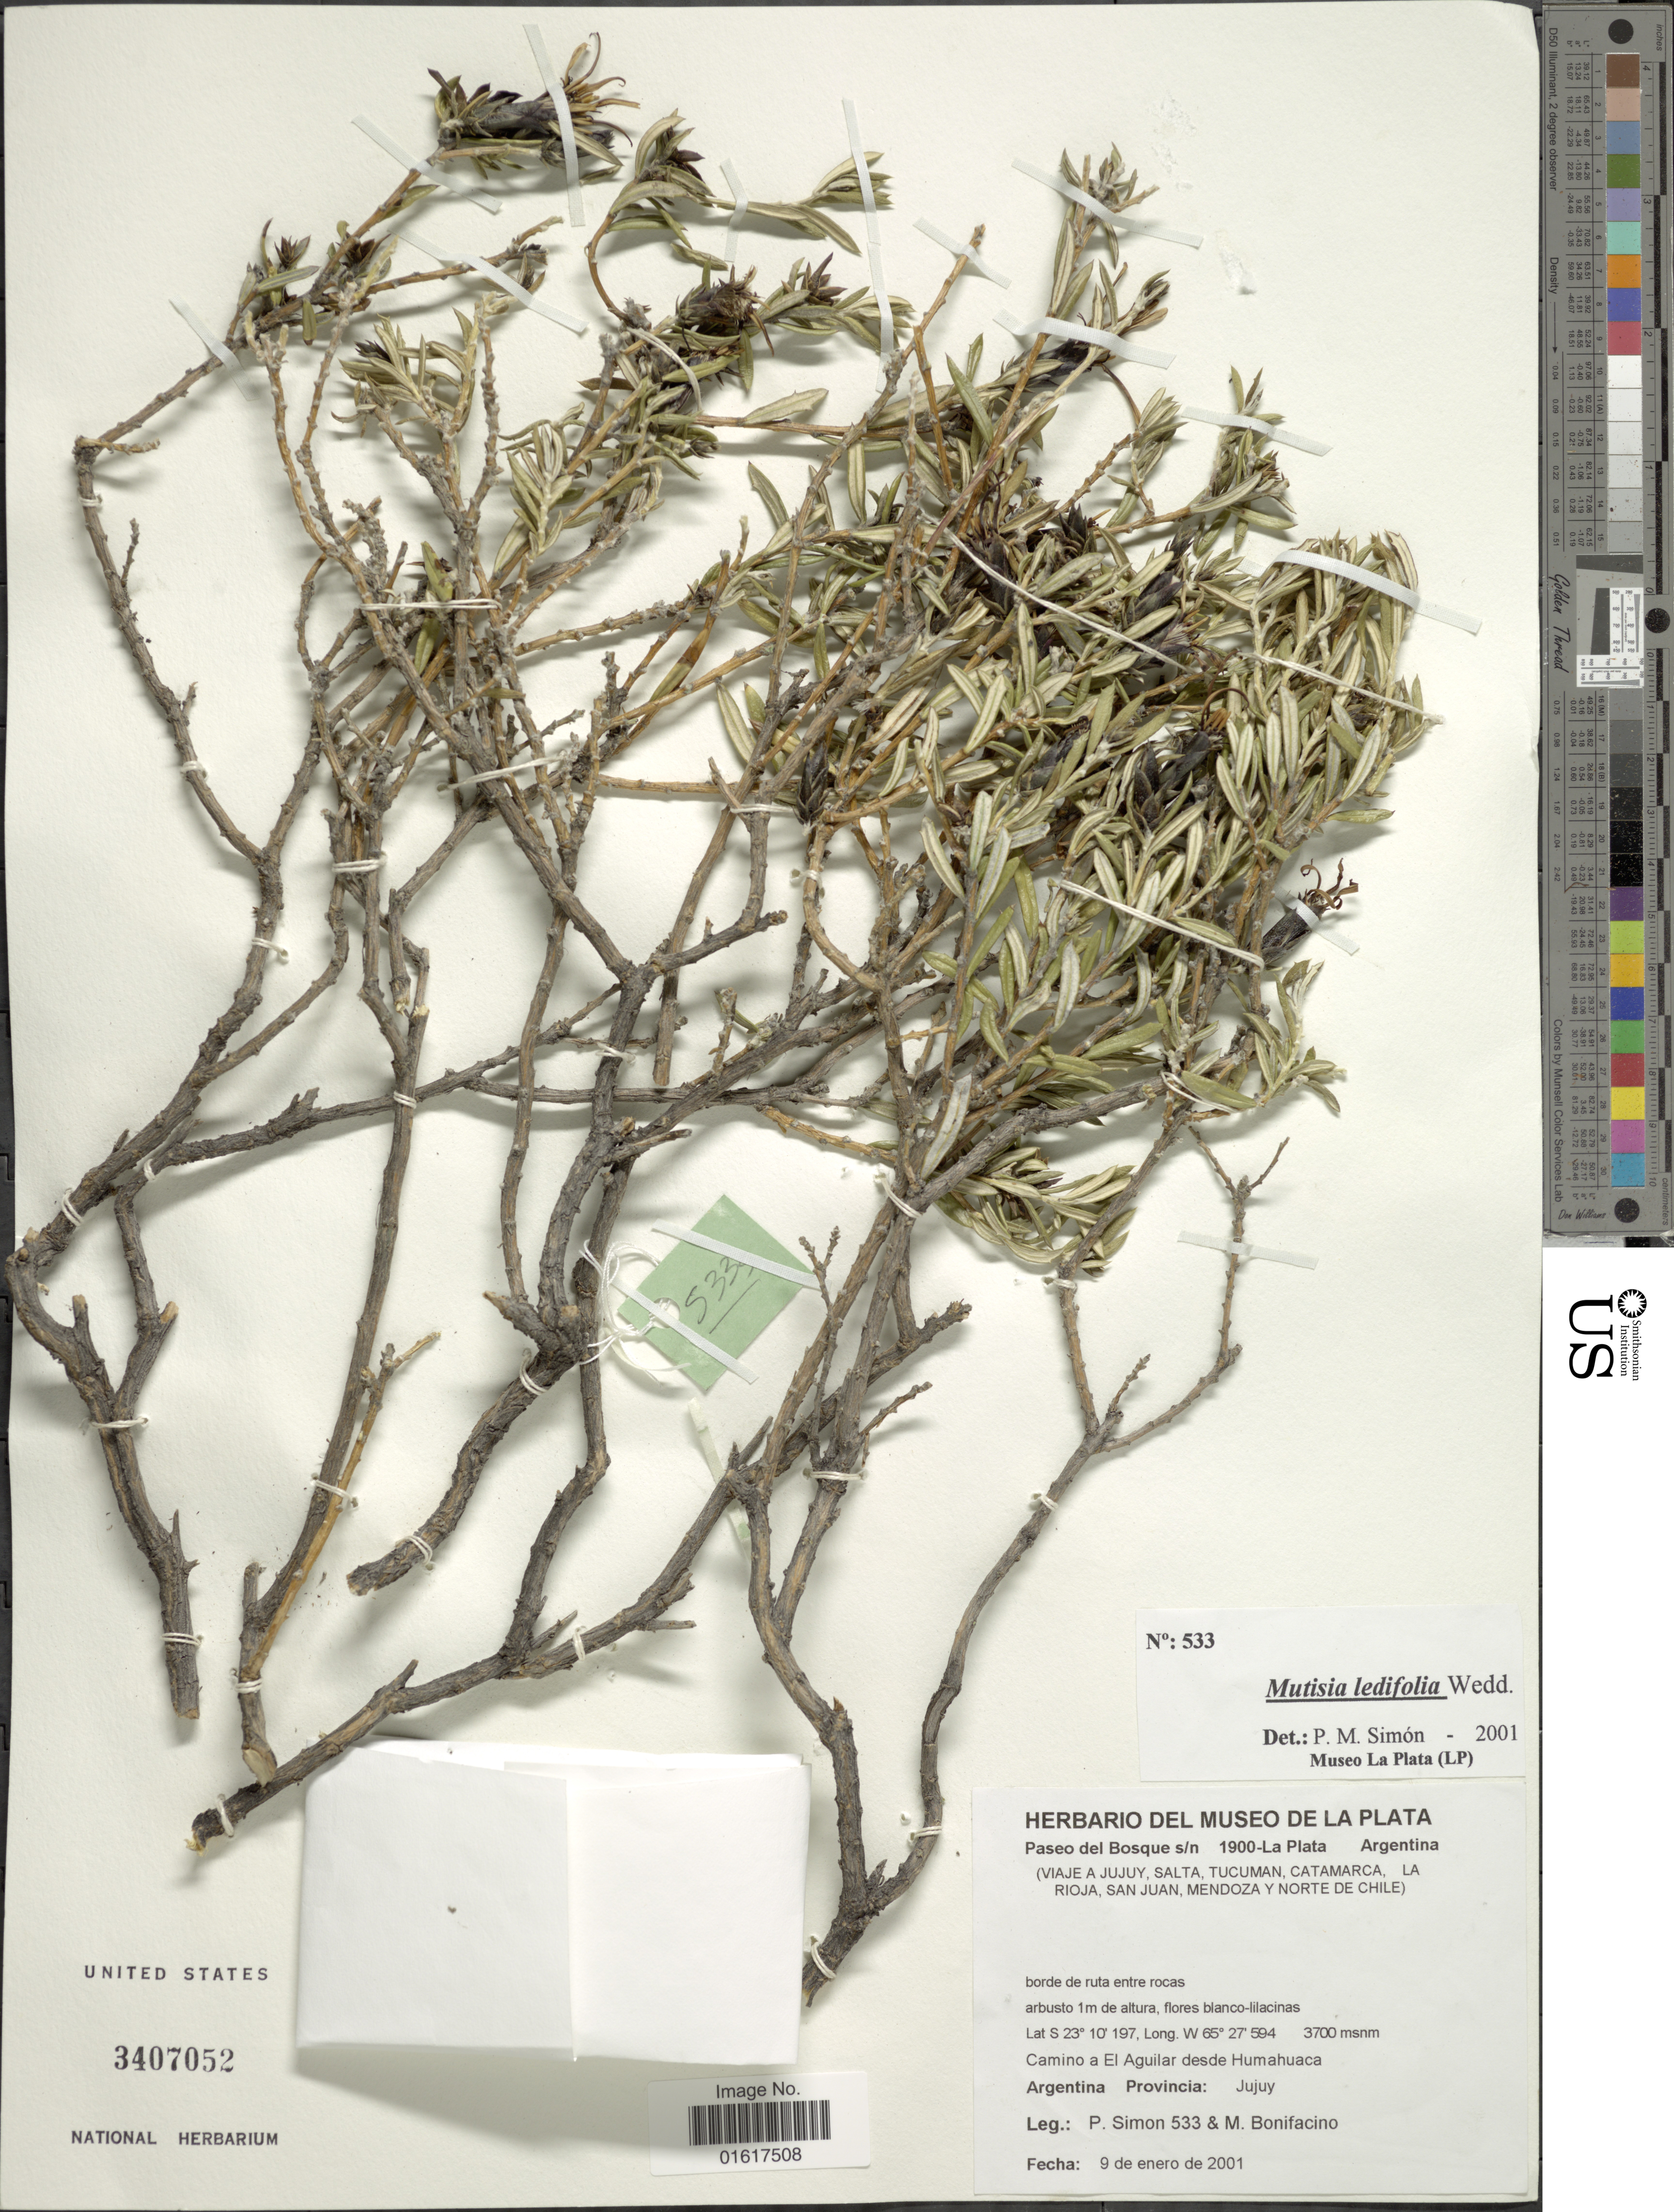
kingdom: Plantae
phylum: Tracheophyta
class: Magnoliopsida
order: Asterales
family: Asteraceae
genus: Mutisia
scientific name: Mutisia ledifolia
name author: Decne. ex Wedd.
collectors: P. Simon & M. Bonifacino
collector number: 533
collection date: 2001-01-09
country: Argentina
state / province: Jujuy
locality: Camino a El Aguilar desde Humahuaca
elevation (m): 3700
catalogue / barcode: US 3407052